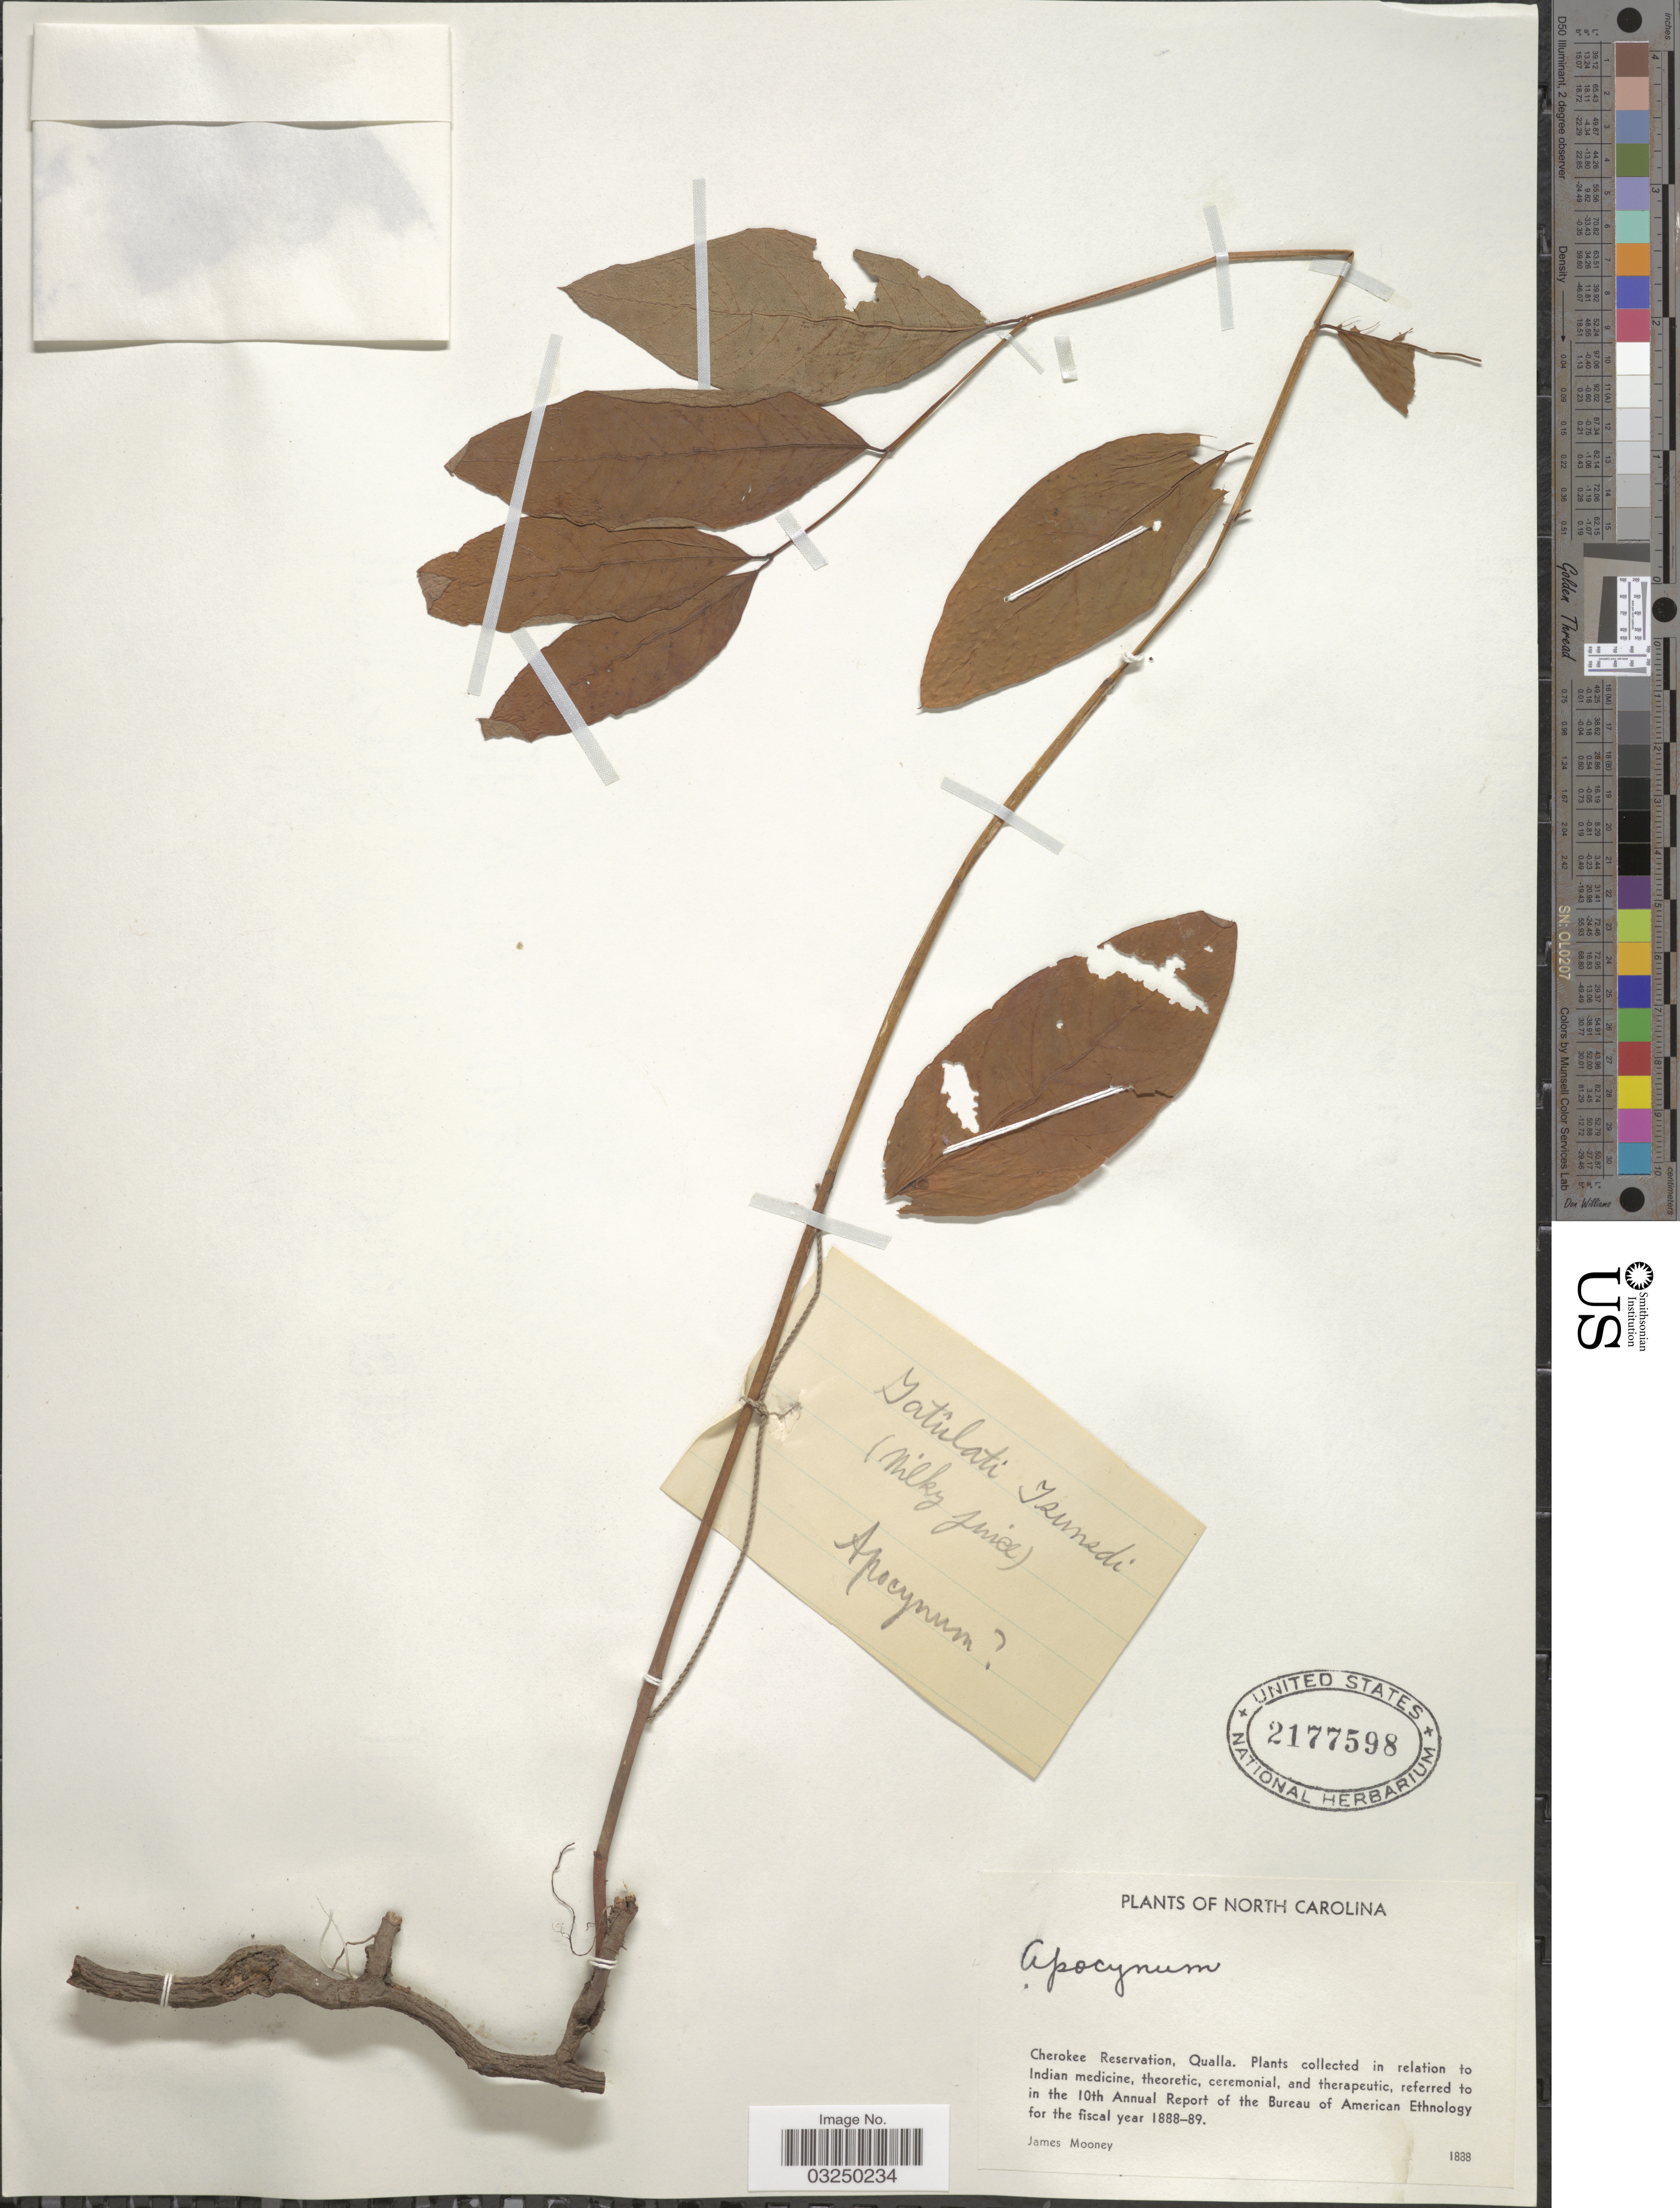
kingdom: Plantae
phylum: Tracheophyta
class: Magnoliopsida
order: Gentianales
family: Apocynaceae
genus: Apocynum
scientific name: Apocynum sp.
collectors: J. Mooney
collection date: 1888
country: United States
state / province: North Carolina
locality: Cherokee Reservation, Qualla.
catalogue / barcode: US 2177598